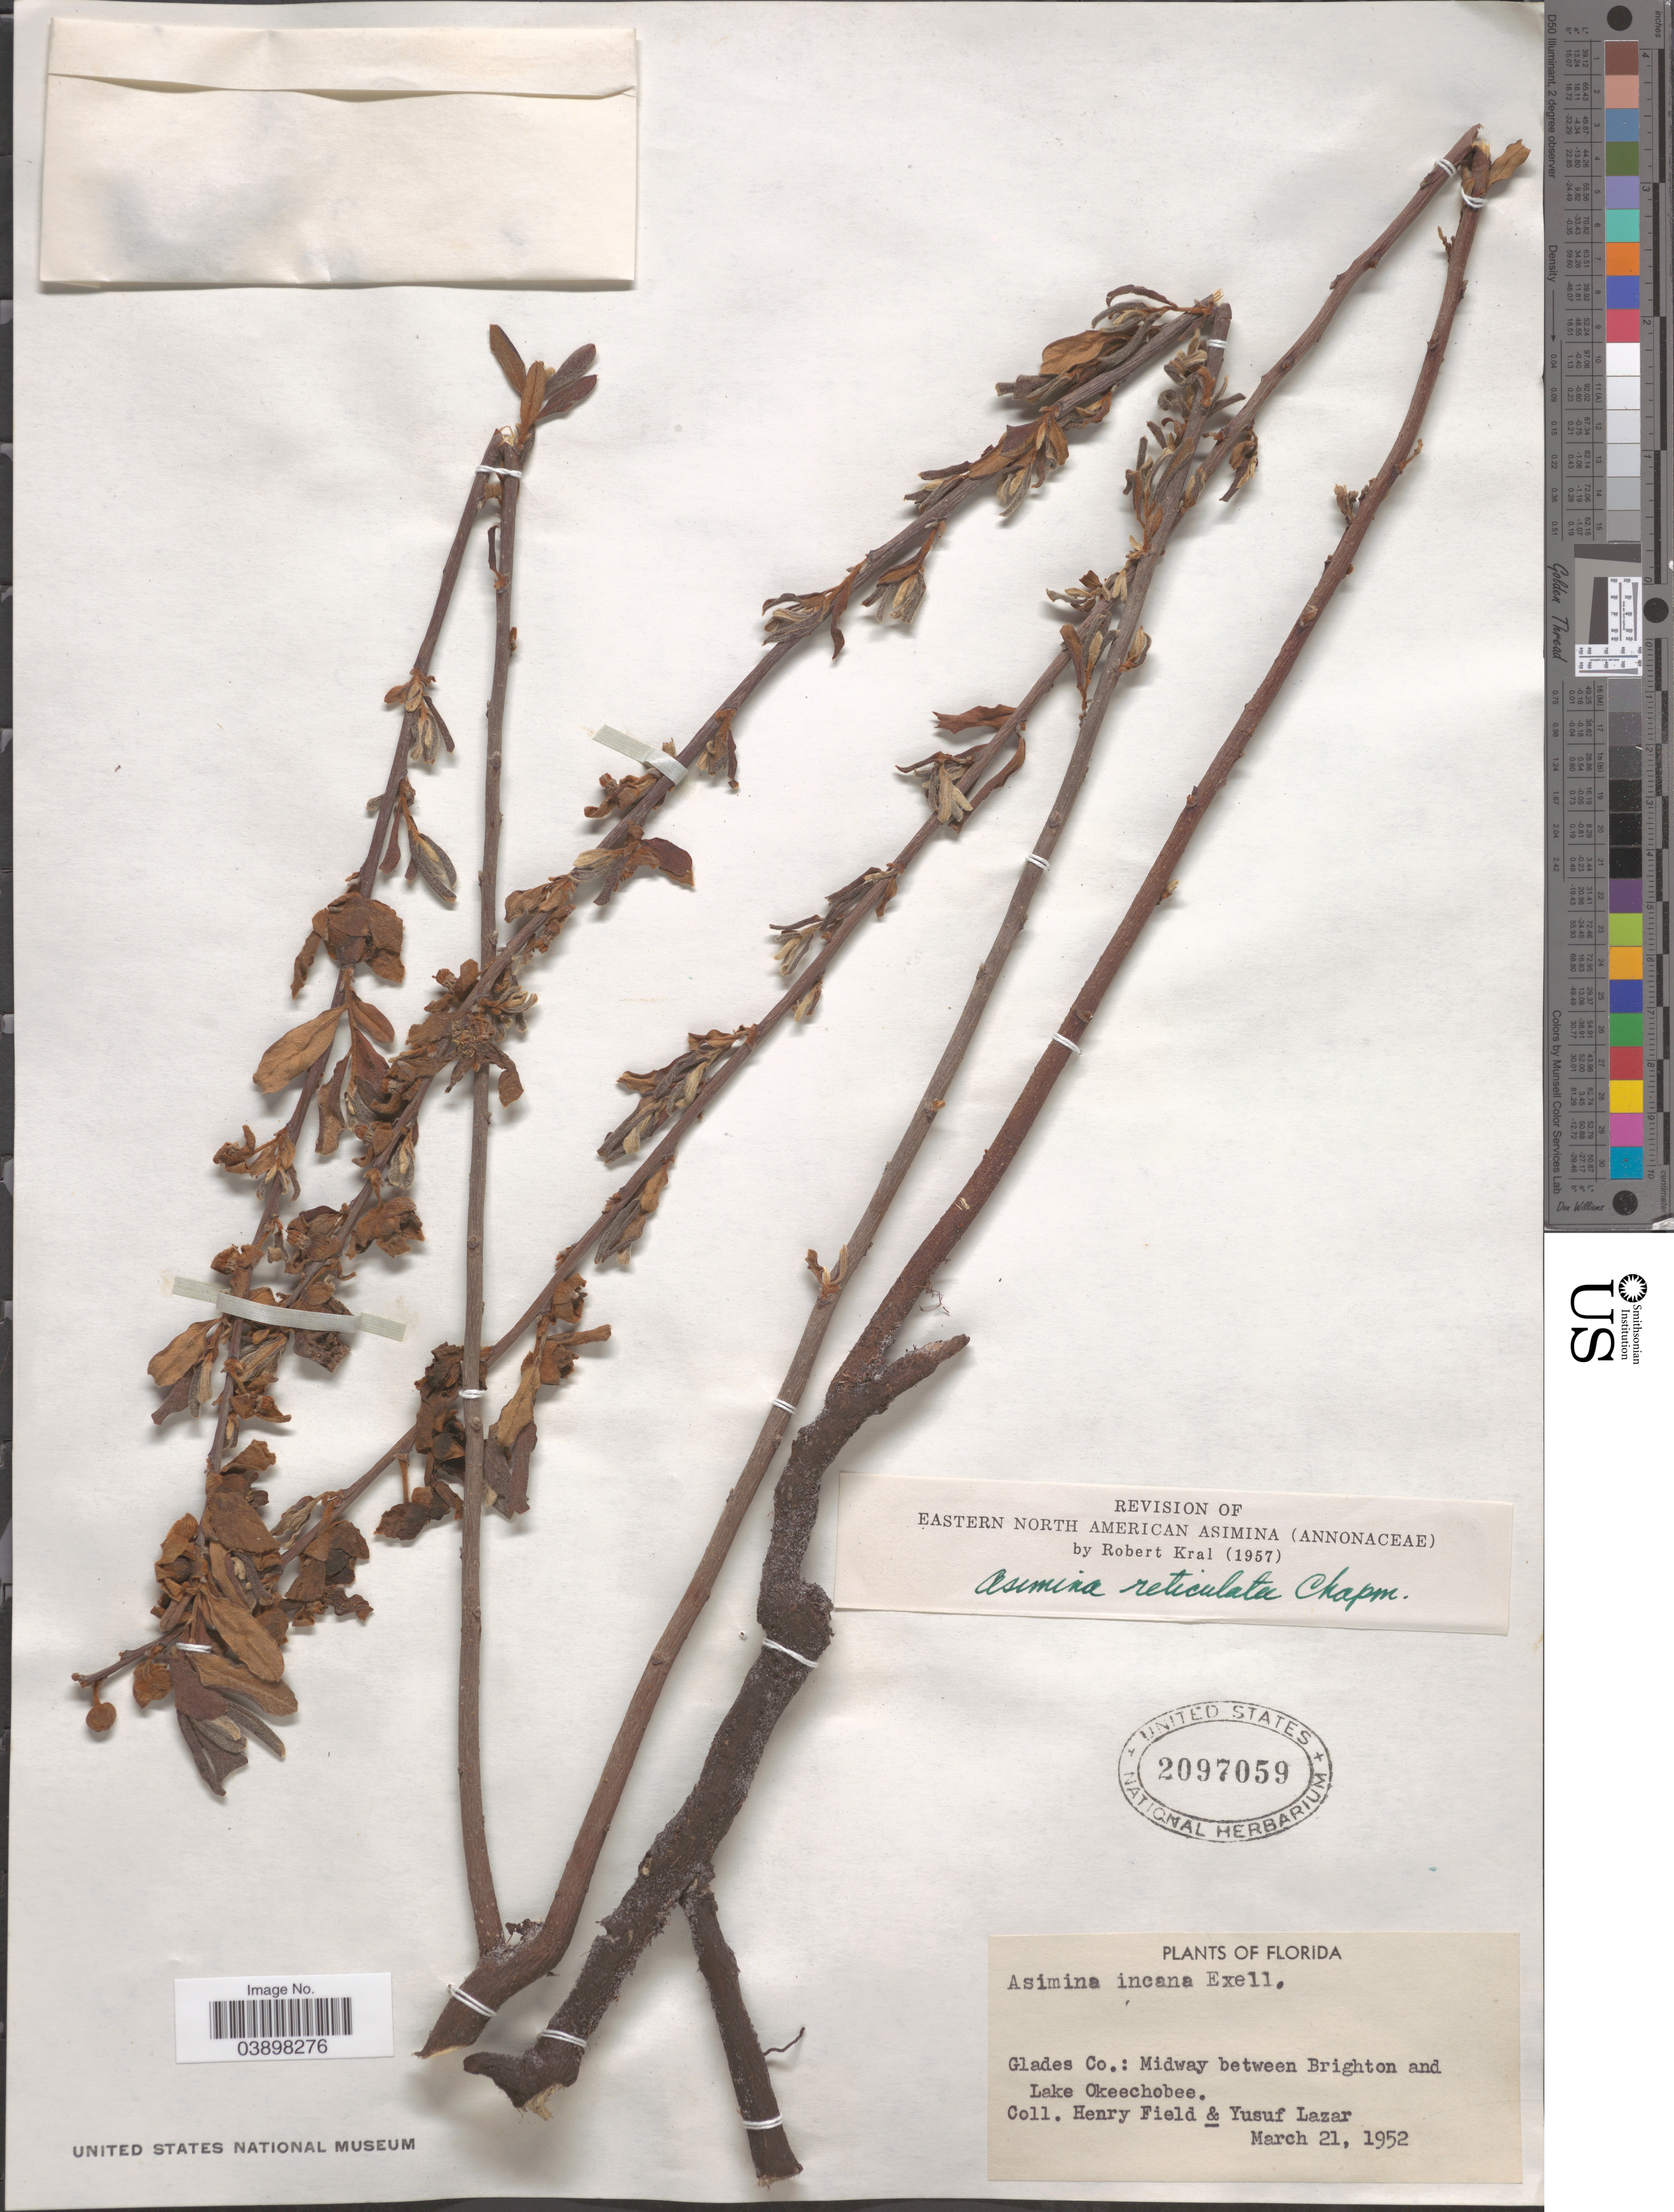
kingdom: Plantae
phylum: Tracheophyta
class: Magnoliopsida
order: Magnoliales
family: Annonaceae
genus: Asimina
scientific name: Asimina reticulata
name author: (Shuttlew.) Chapm.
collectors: H. Field & Y. Lazar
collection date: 1952-03-21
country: United States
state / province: Florida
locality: Glades Co.: Midway between Brighton and Lake Okeechobee.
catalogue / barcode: US 2097059